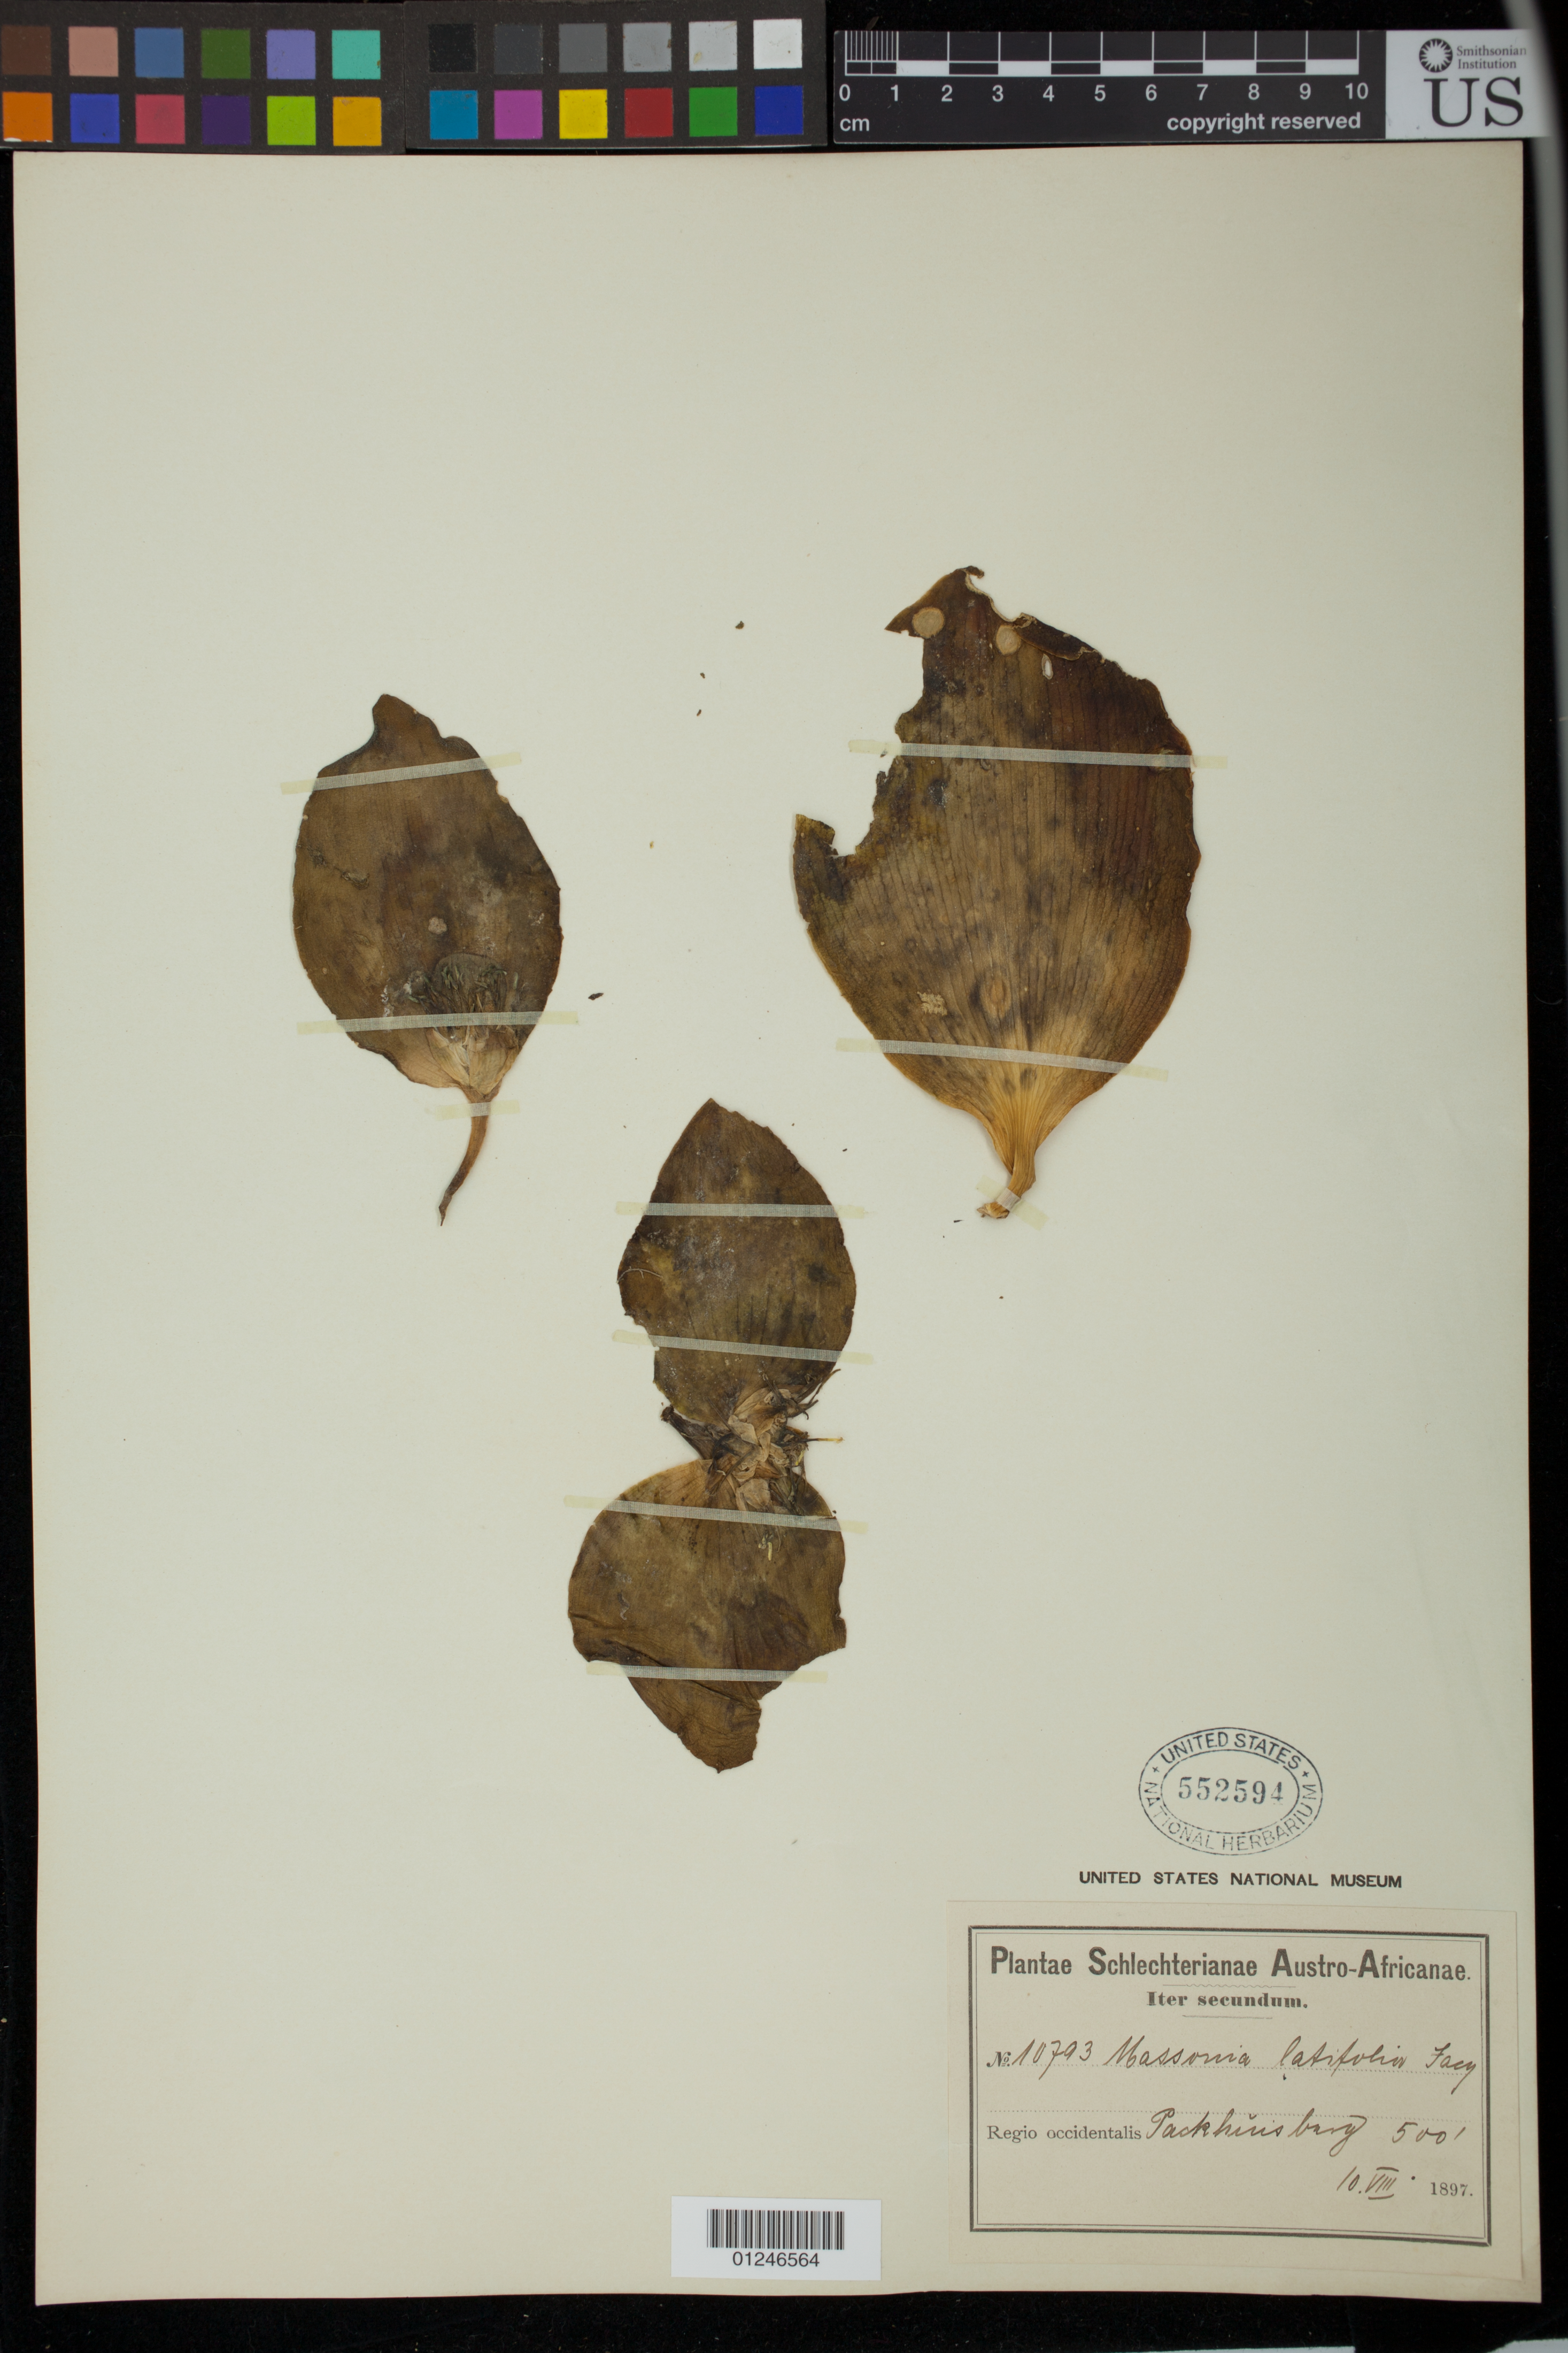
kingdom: Plantae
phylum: Tracheophyta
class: Liliopsida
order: Asparagales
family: Asparagaceae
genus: Massonia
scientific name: Massonia latifolia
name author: L. f.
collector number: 107963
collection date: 1897-08-10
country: South Africa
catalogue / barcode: US 552594